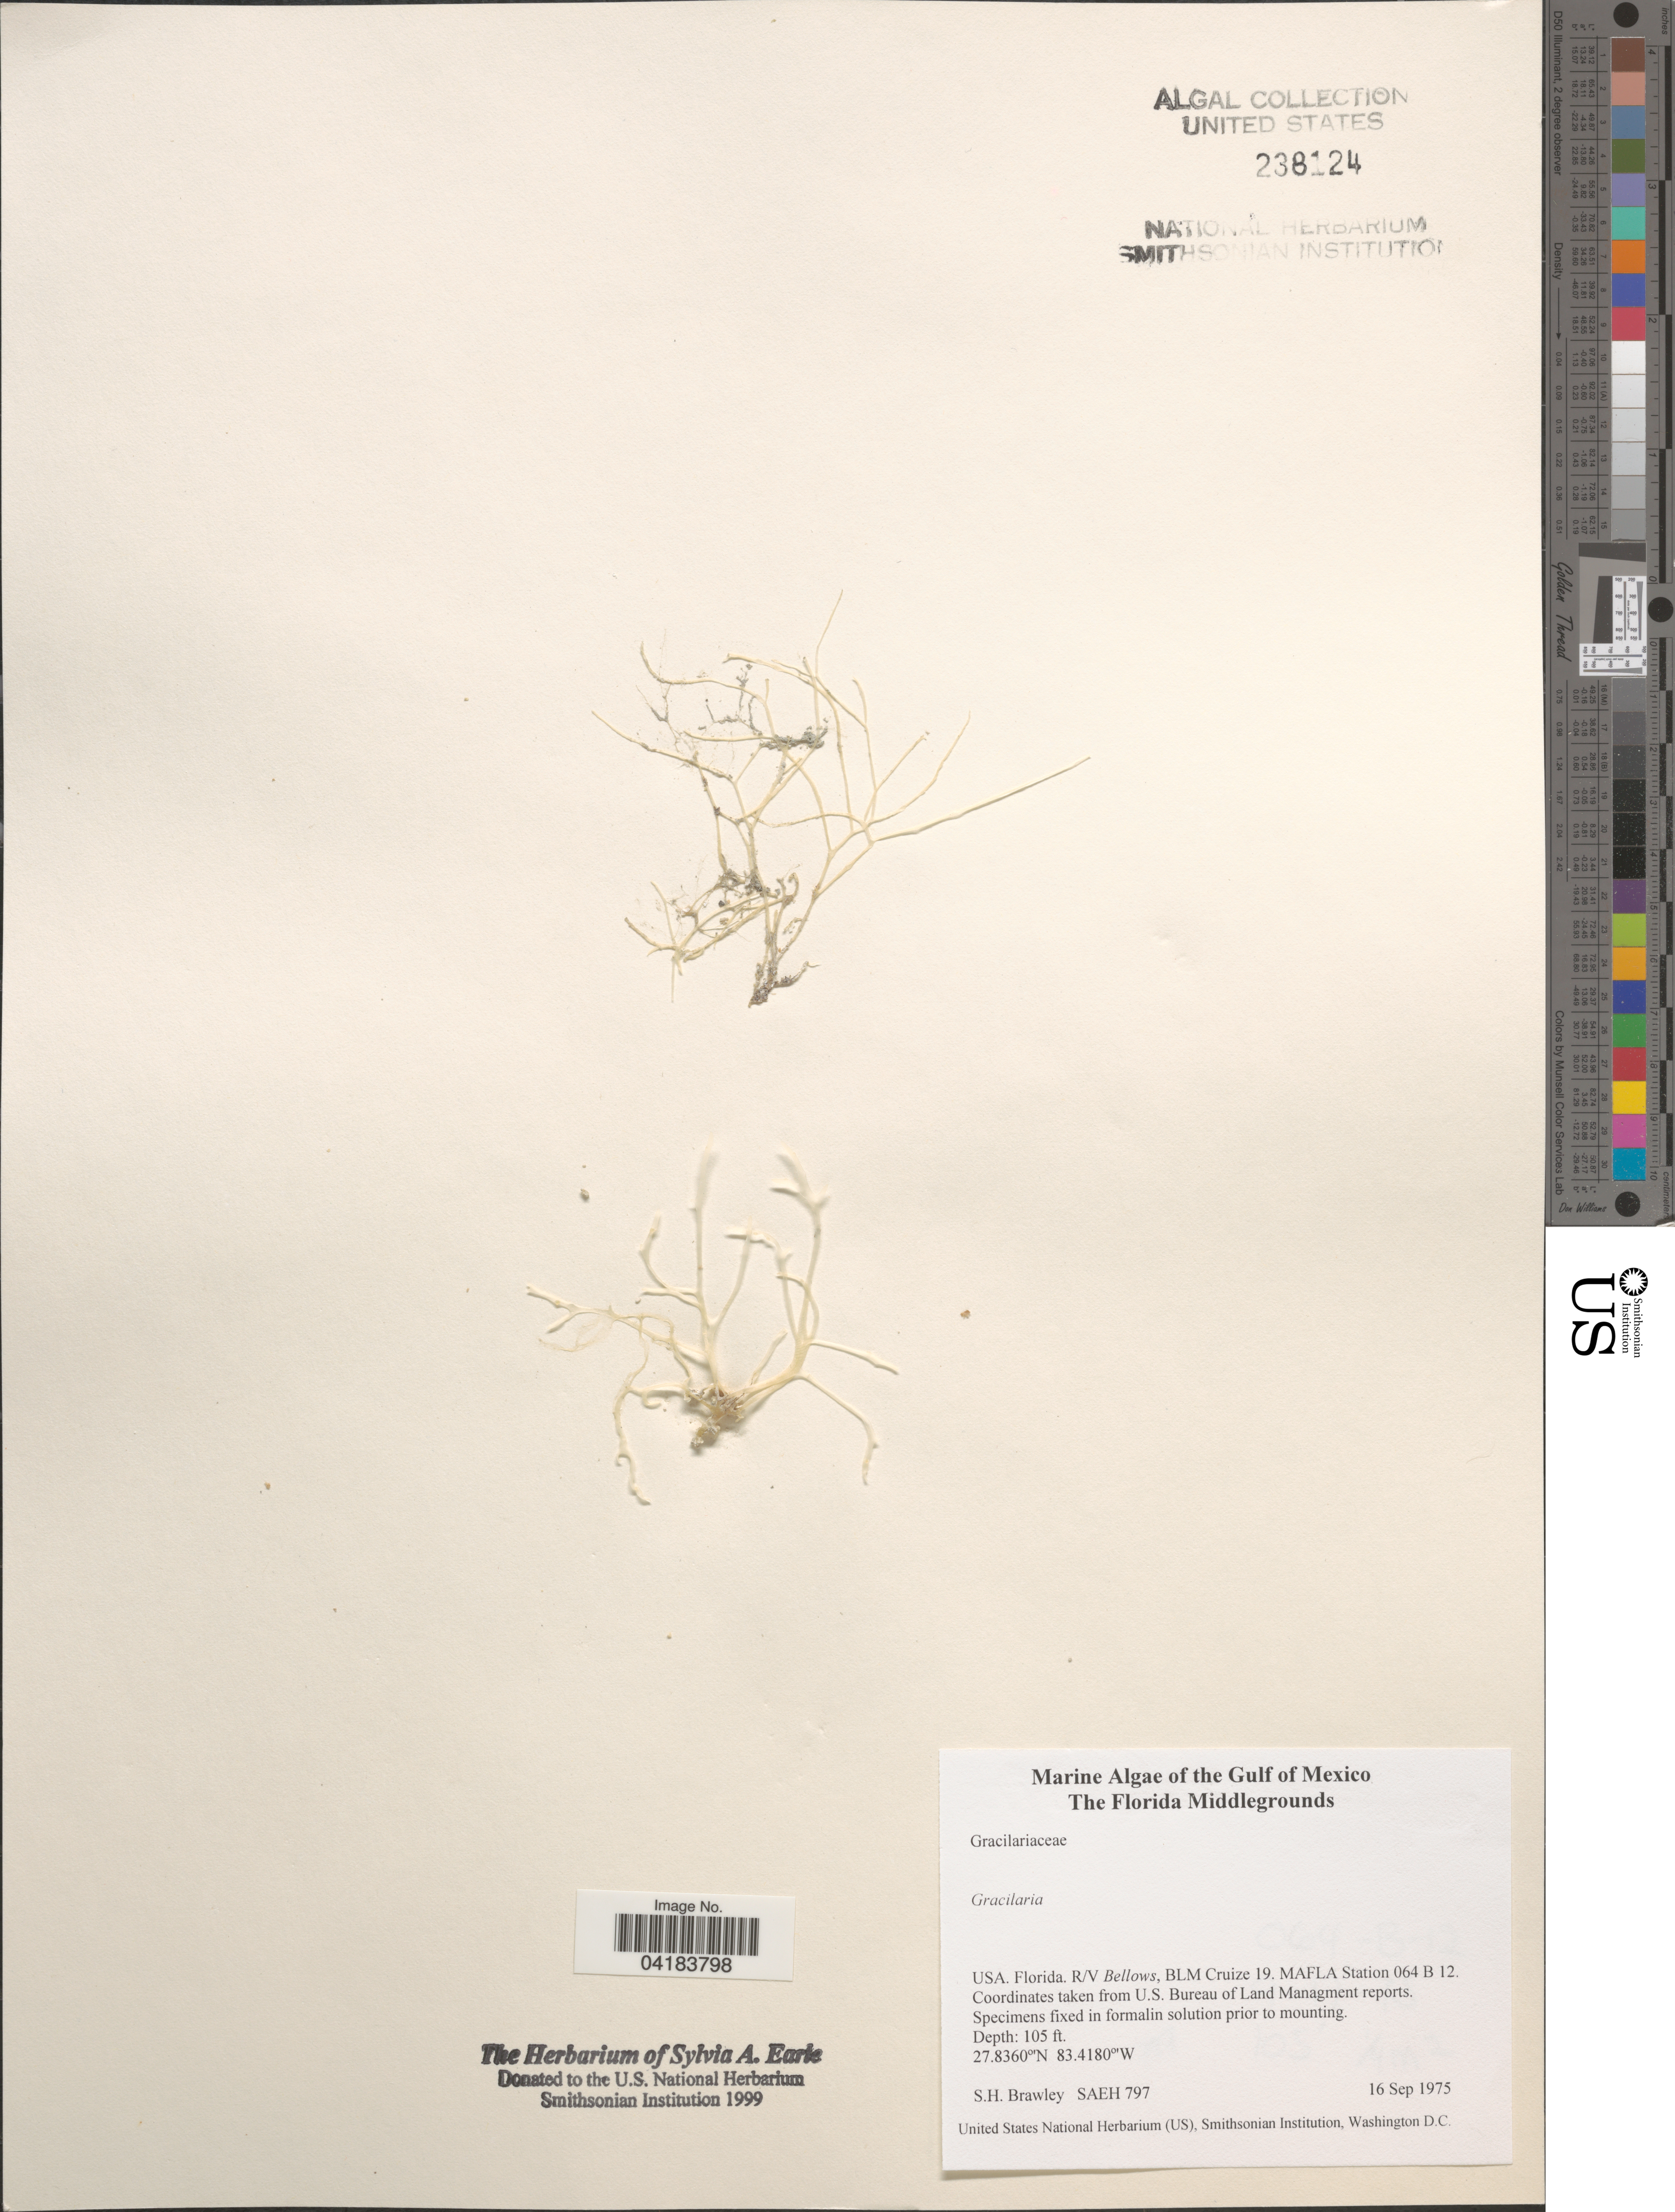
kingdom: Plantae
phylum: Rhodophyta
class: Florideophyceae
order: Gracilariales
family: Gracilariaceae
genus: Gracilaria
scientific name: Gracilaria sp.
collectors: S. Brawley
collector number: SAEH797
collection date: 1975-09-16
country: United States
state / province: Florida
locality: Gulf of Mexico. The Florida Middlegrounds. R/V Bellows, BLM Cruize 19. MAFLA Station 064 B 12.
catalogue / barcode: US 238124